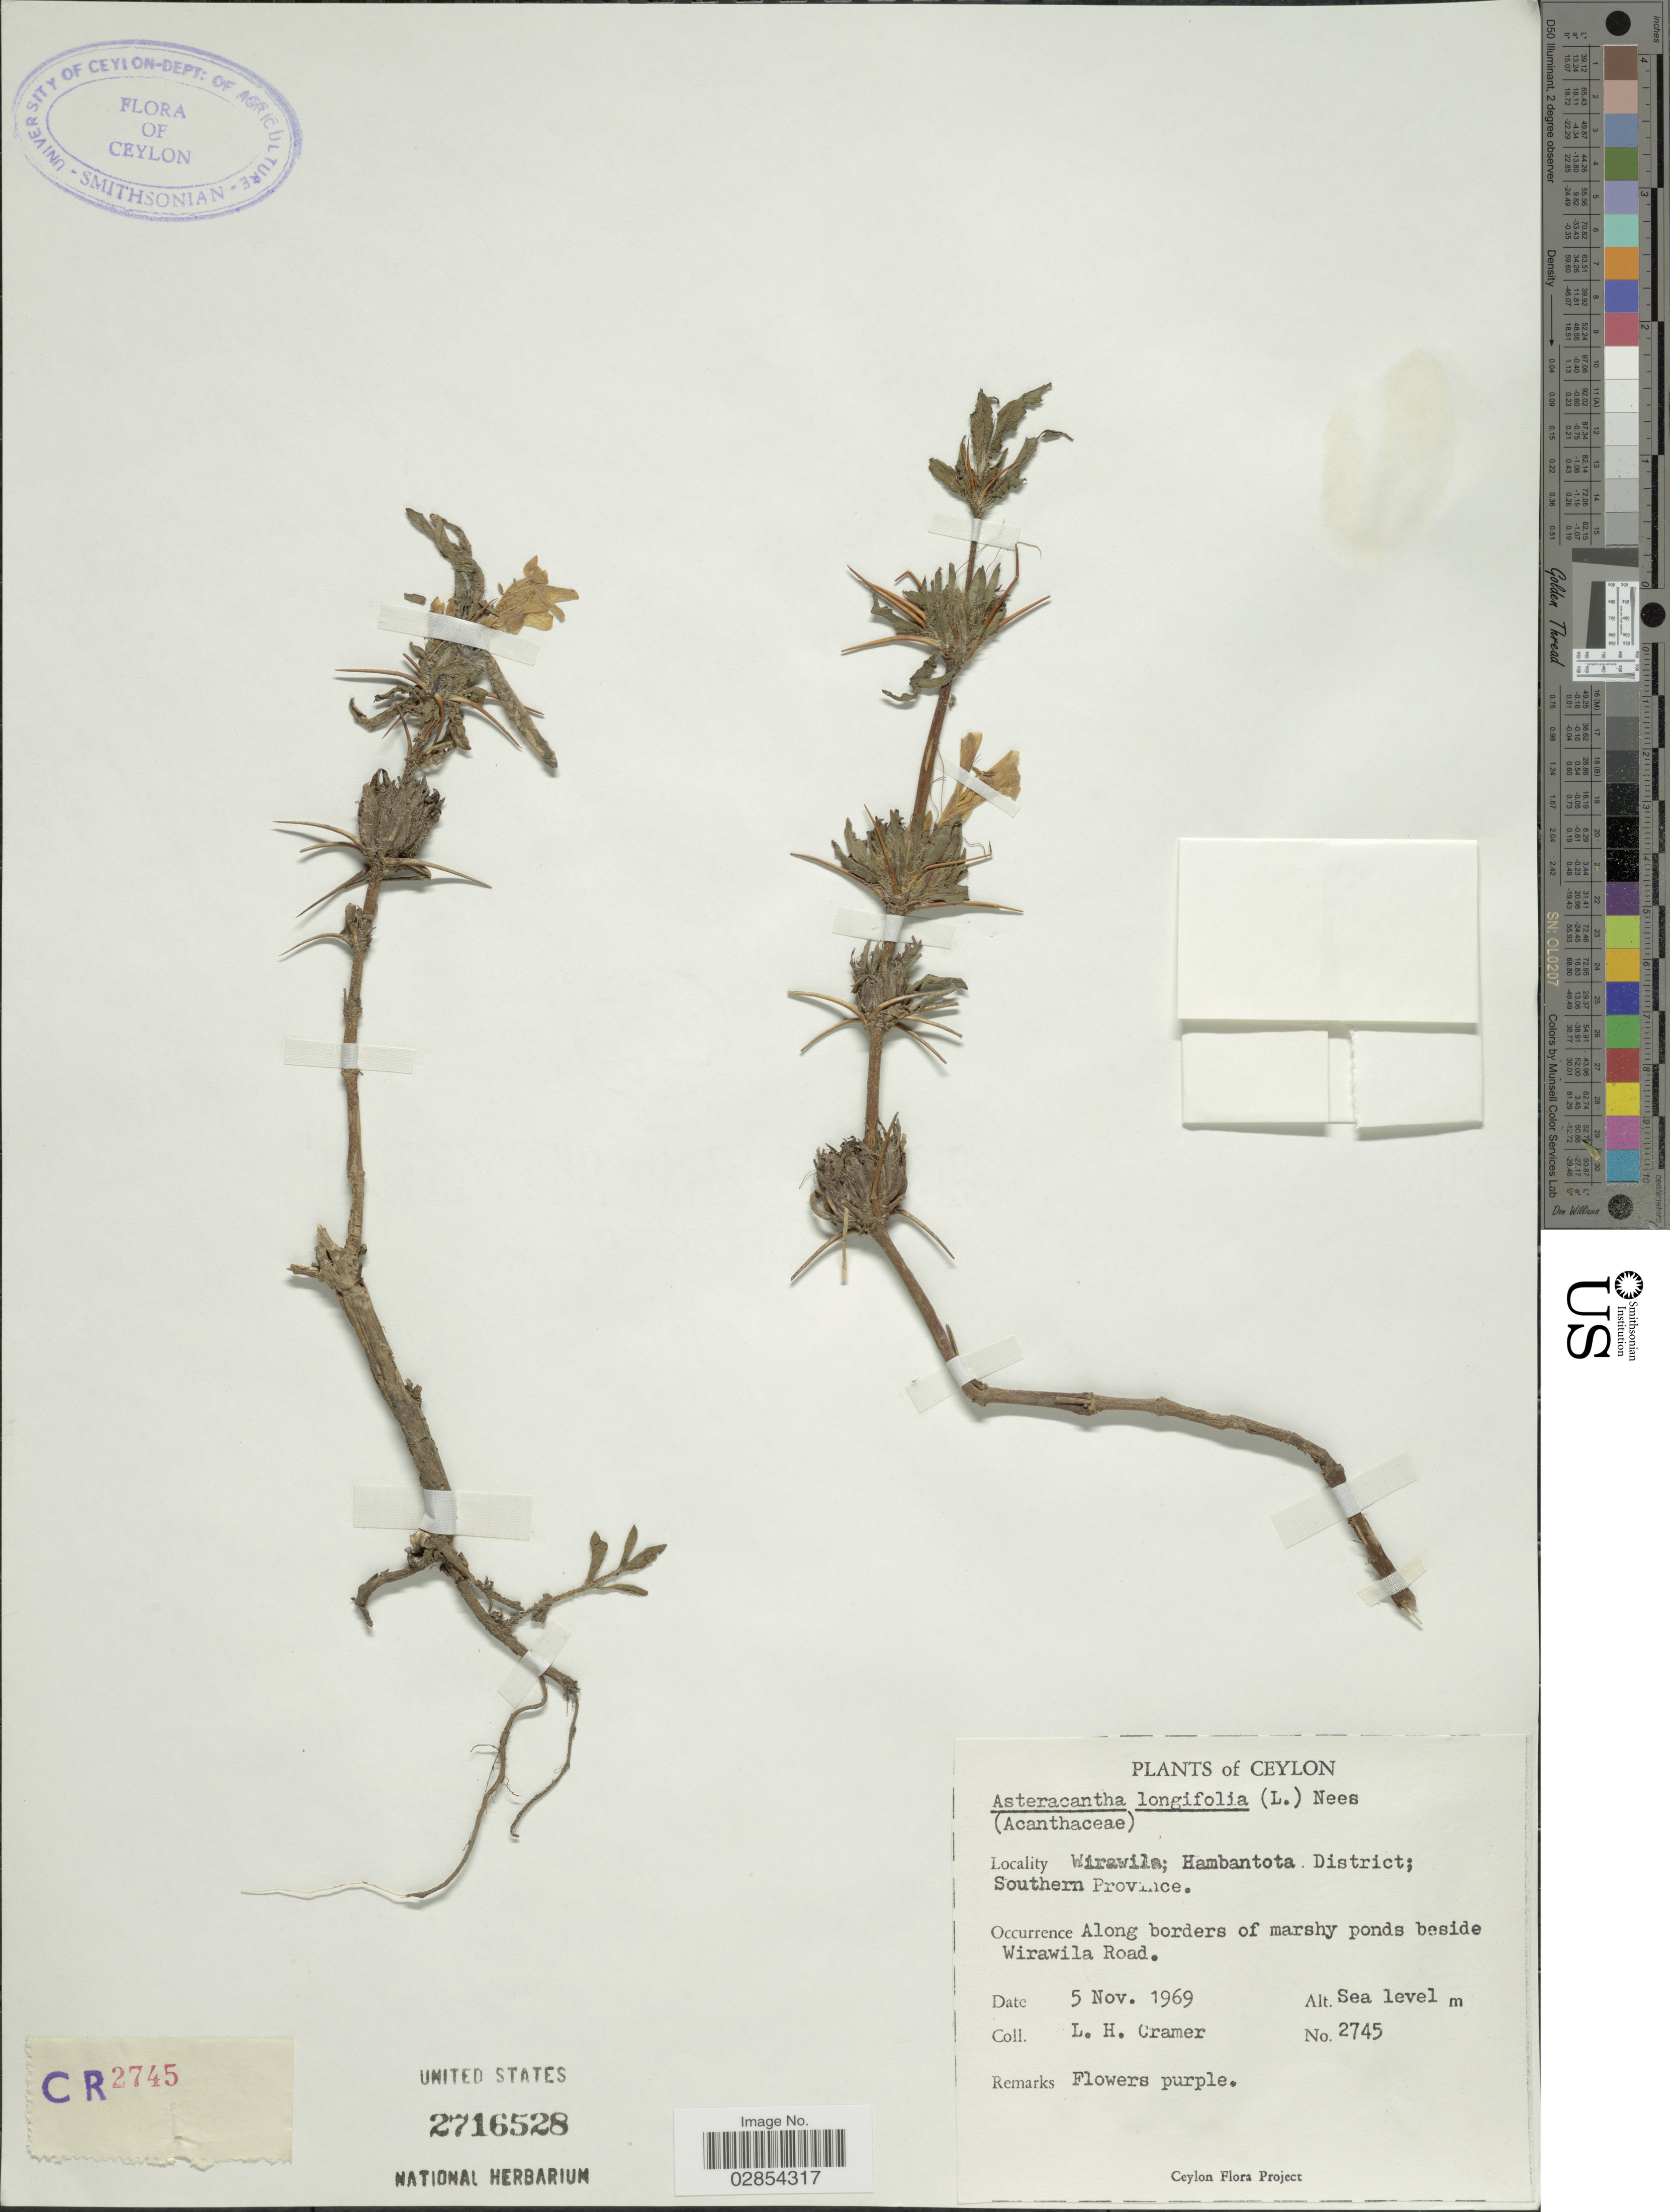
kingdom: Plantae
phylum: Tracheophyta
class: Magnoliopsida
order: Lamiales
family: Acanthaceae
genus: Asteracantha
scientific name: Asteracantha auriculata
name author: Nees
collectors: L. H. Cramer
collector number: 2745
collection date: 1969-11-05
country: Sri Lanka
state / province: Southern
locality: Ceylon. Wirawila; Hambantota District. Along borders of marshy ponds beside Wirawila Road.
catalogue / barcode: US 2716528